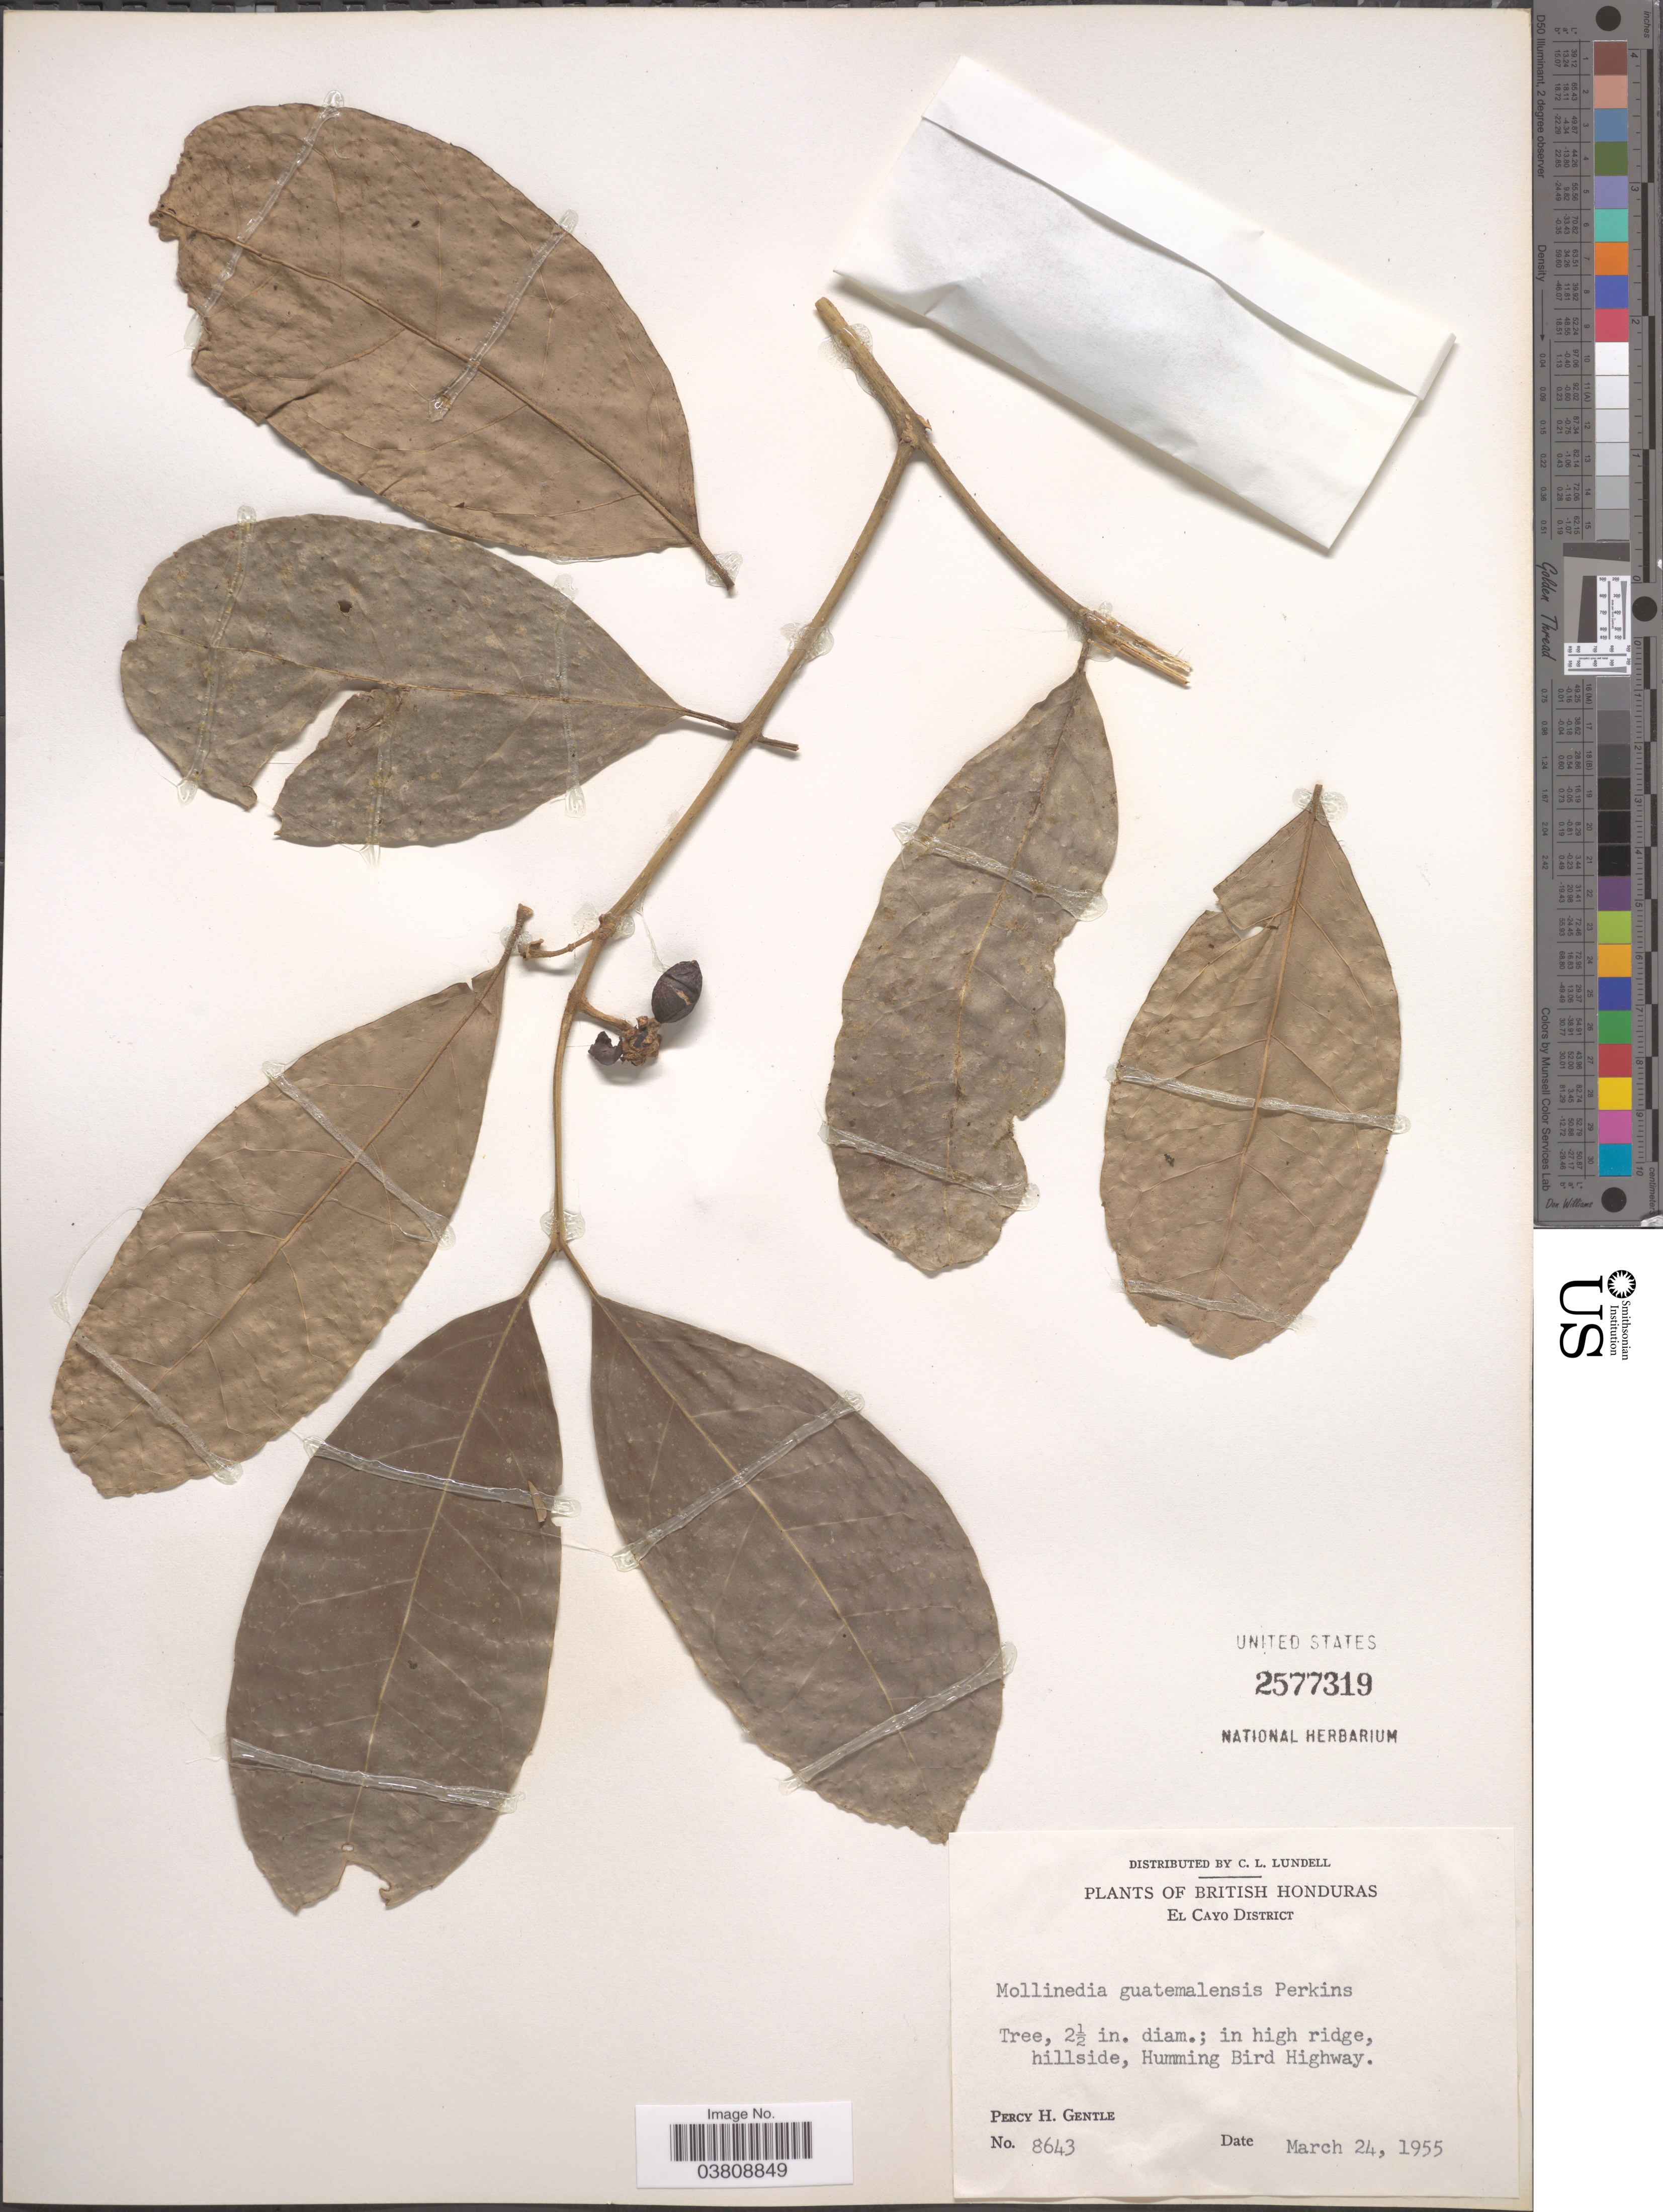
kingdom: Plantae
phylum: Tracheophyta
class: Magnoliopsida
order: Laurales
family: Monimiaceae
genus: Mollinedia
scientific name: Mollinedia guatemalensis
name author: Perkins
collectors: P. H. Gentle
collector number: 8643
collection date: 1955-03-24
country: Belize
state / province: Cayo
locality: British Honduras. El Cayo District. Humming Bird Highway.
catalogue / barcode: US 2577319